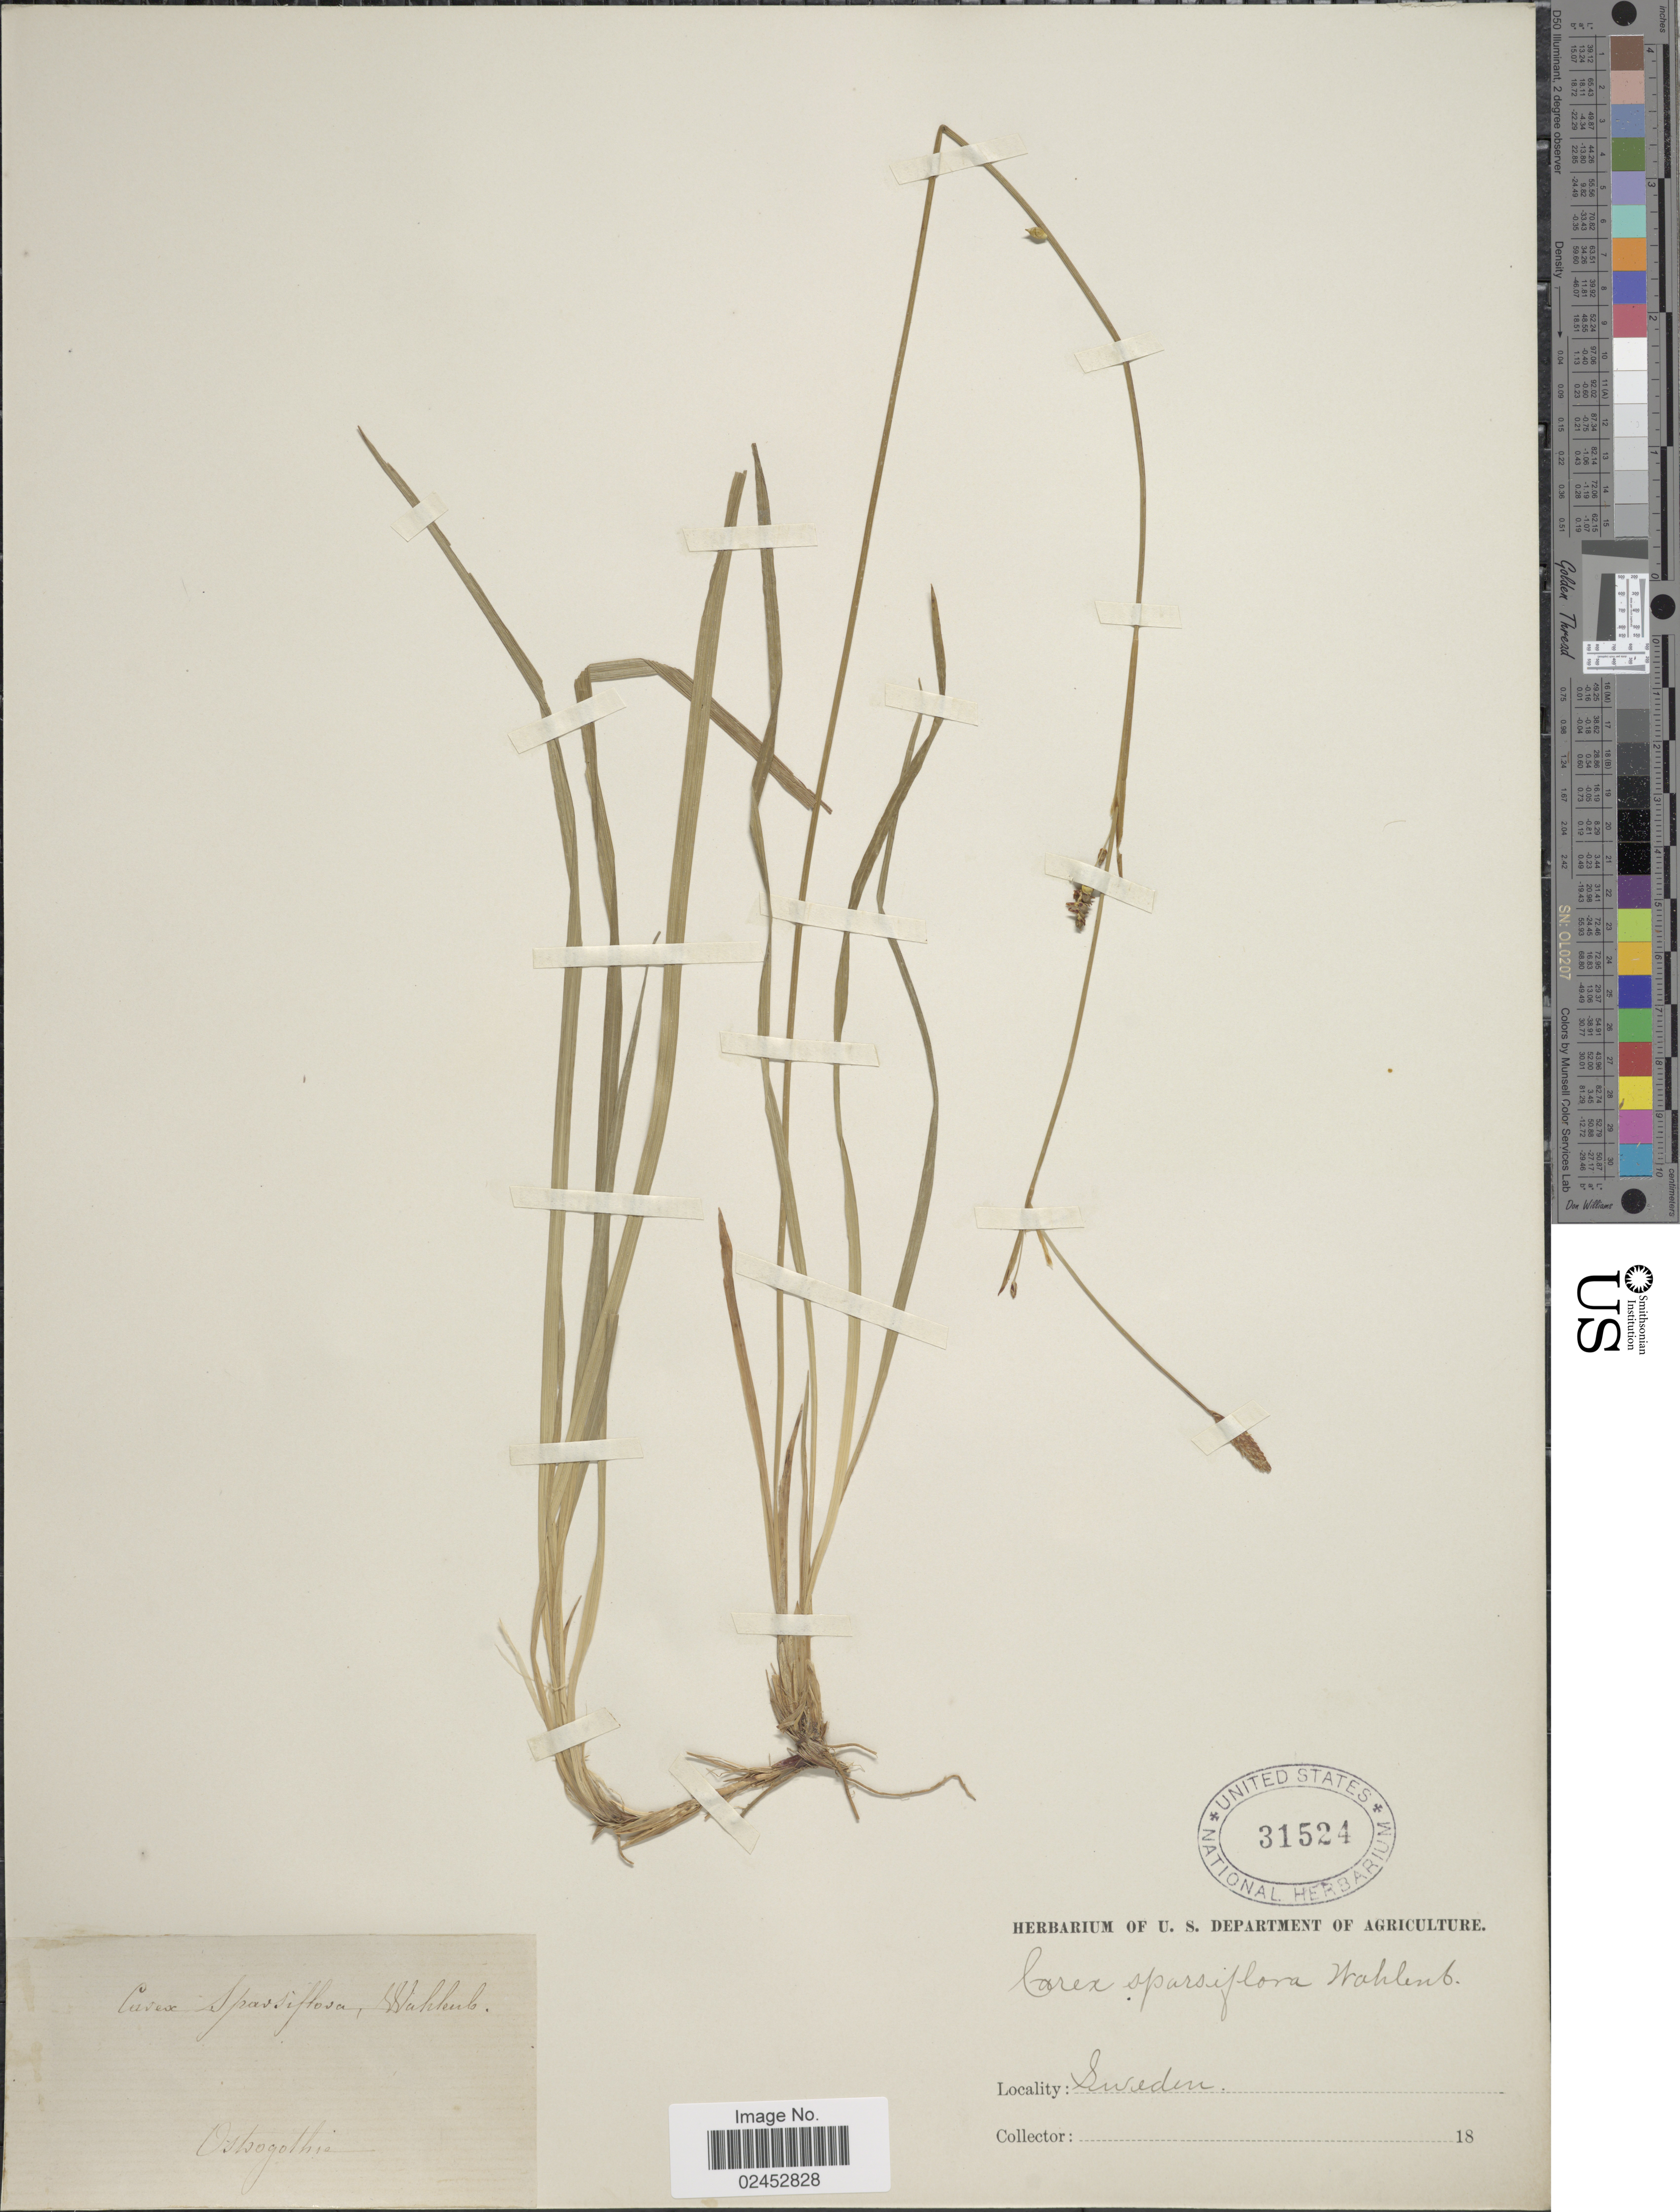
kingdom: Plantae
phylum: Tracheophyta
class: Liliopsida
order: Poales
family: Cyperaceae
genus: Carex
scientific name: Carex vaginata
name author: Tausch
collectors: Facchini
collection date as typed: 18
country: Sweden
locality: Ostrogoths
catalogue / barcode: US 31524